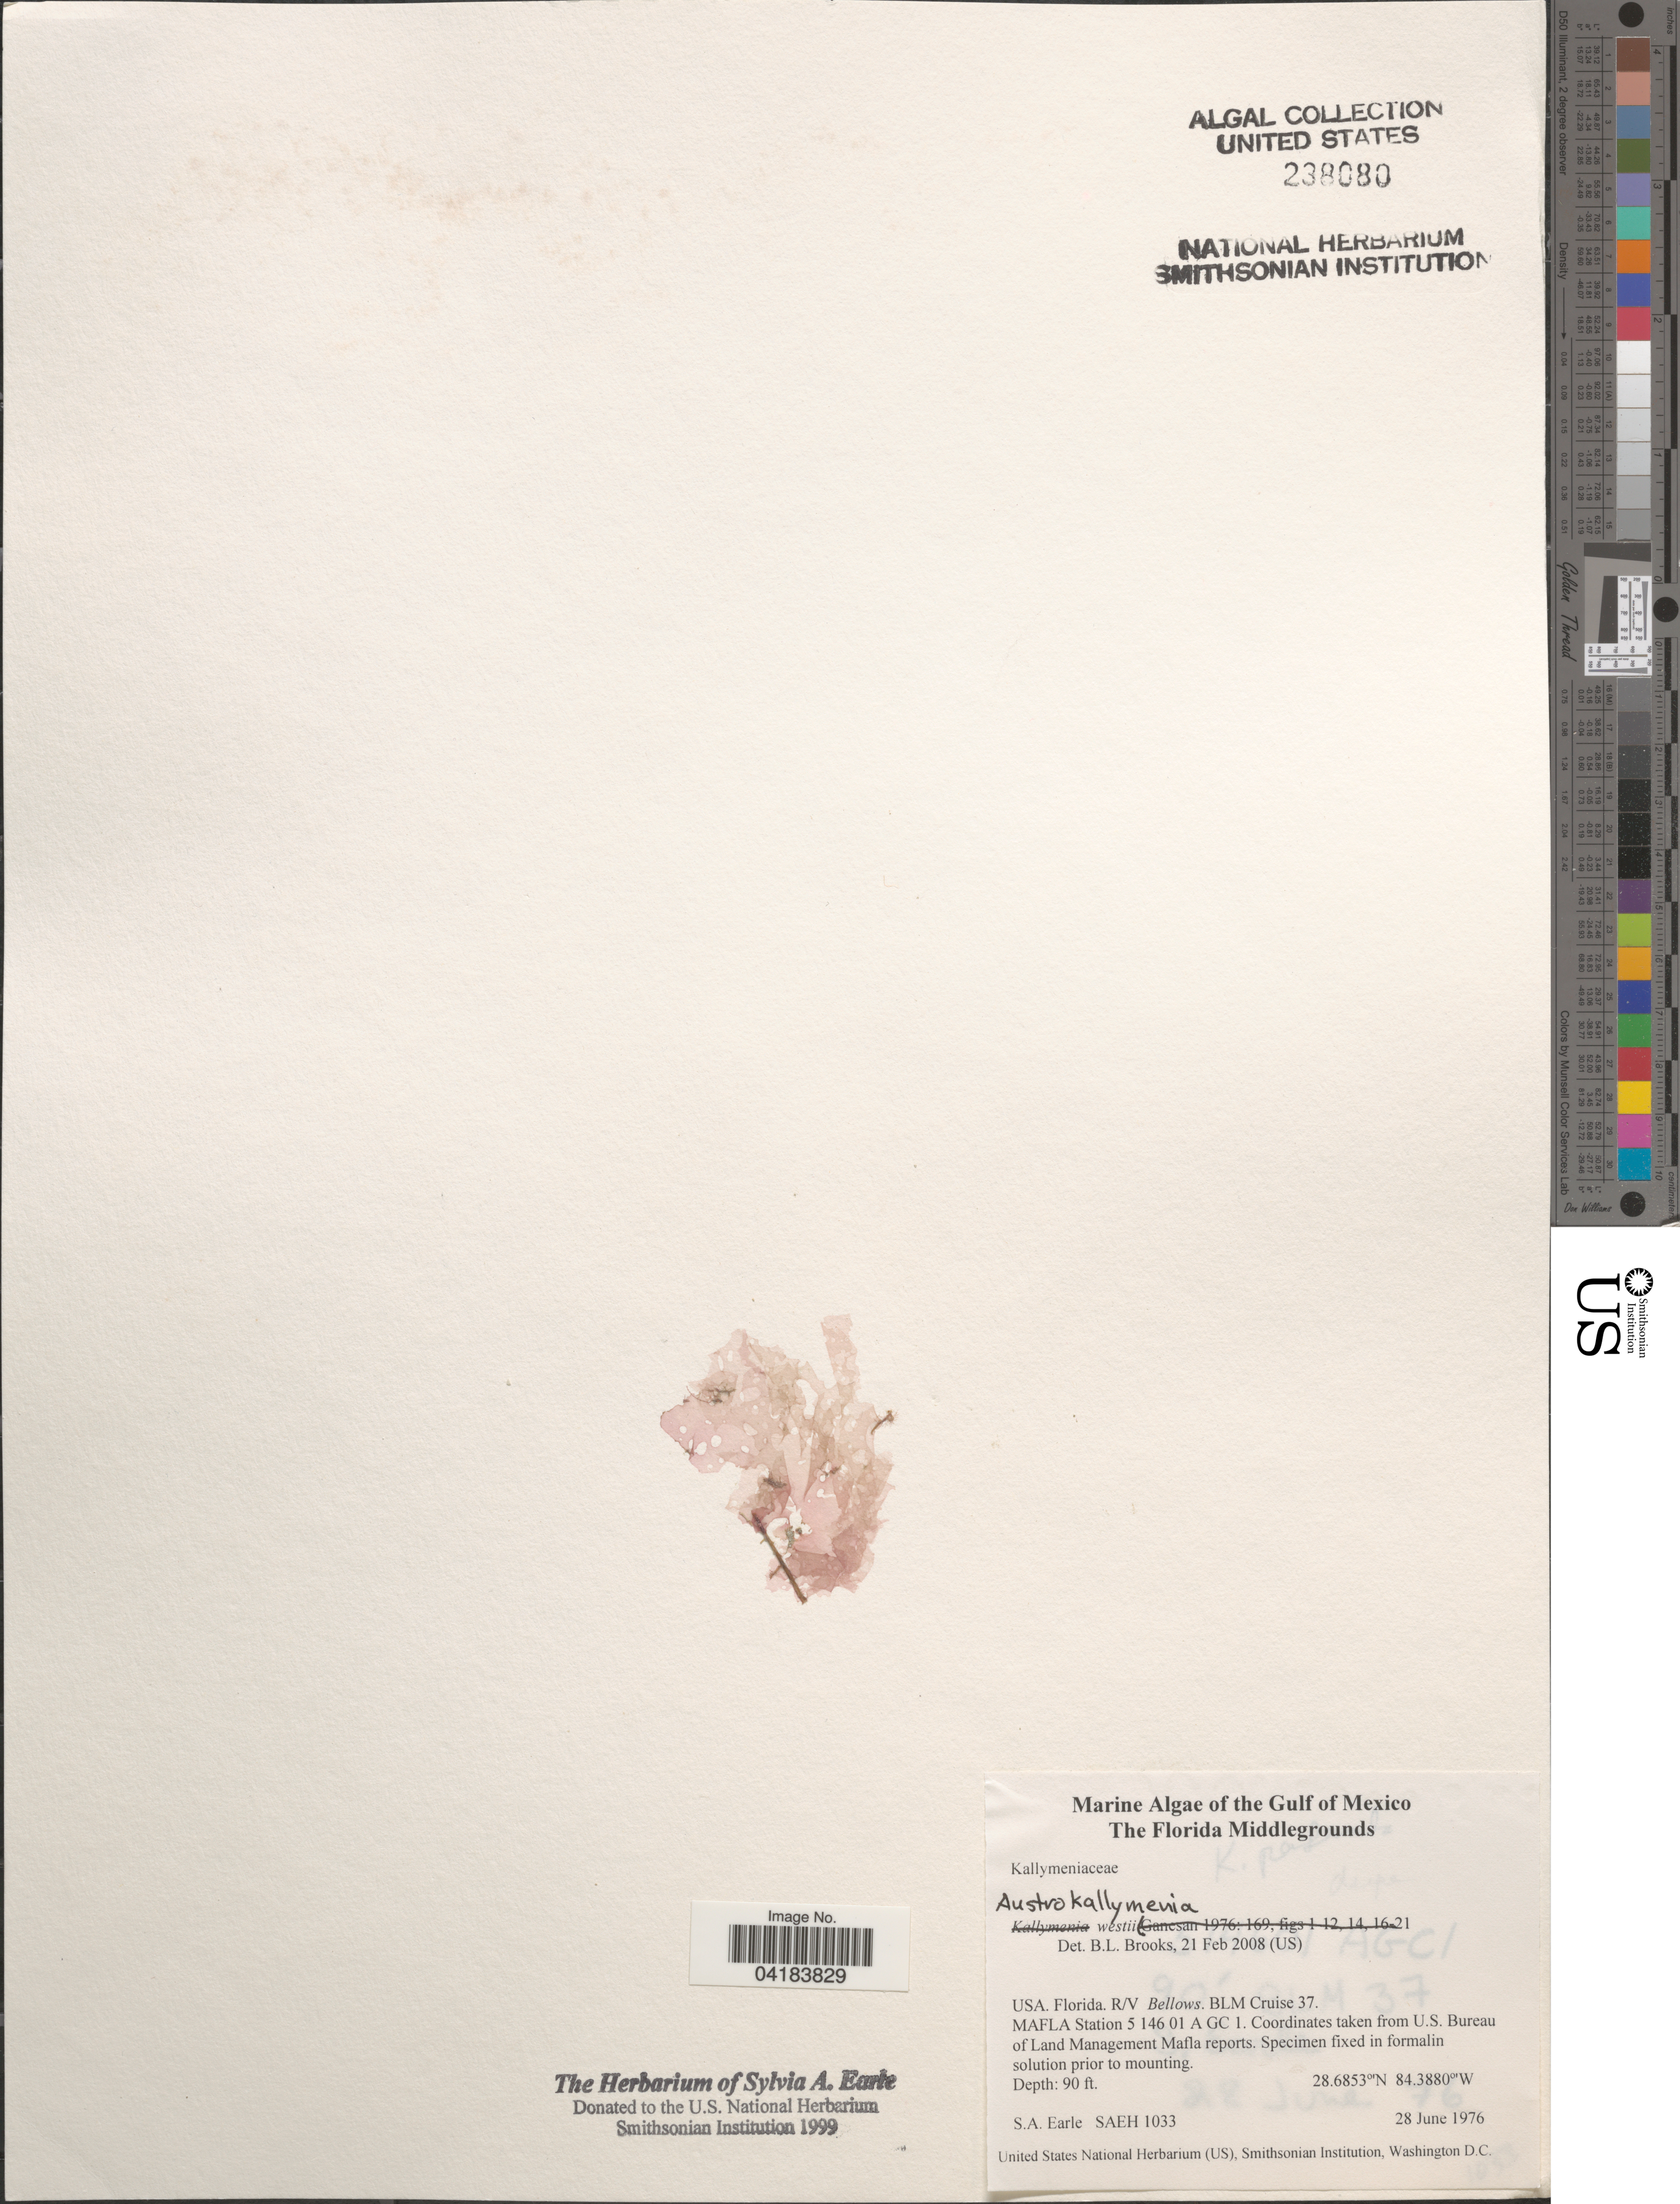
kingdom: Plantae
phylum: Rhodophyta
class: Florideophyceae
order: Gigartinales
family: Kallymeniaceae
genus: Austrokallymenia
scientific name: Austrokallymenia westii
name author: (Ganesan) C.W. Schneid. & G.W. Saunders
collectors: S. A. Earle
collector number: SAEH1033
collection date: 1976-06-28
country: United States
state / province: Florida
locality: Gulf of Mexico. The Florida Middlegrounds. R/V Bellows. BLM Cruise 37. MAFLA Station 5 146 01 A GC 1.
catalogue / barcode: US 238080